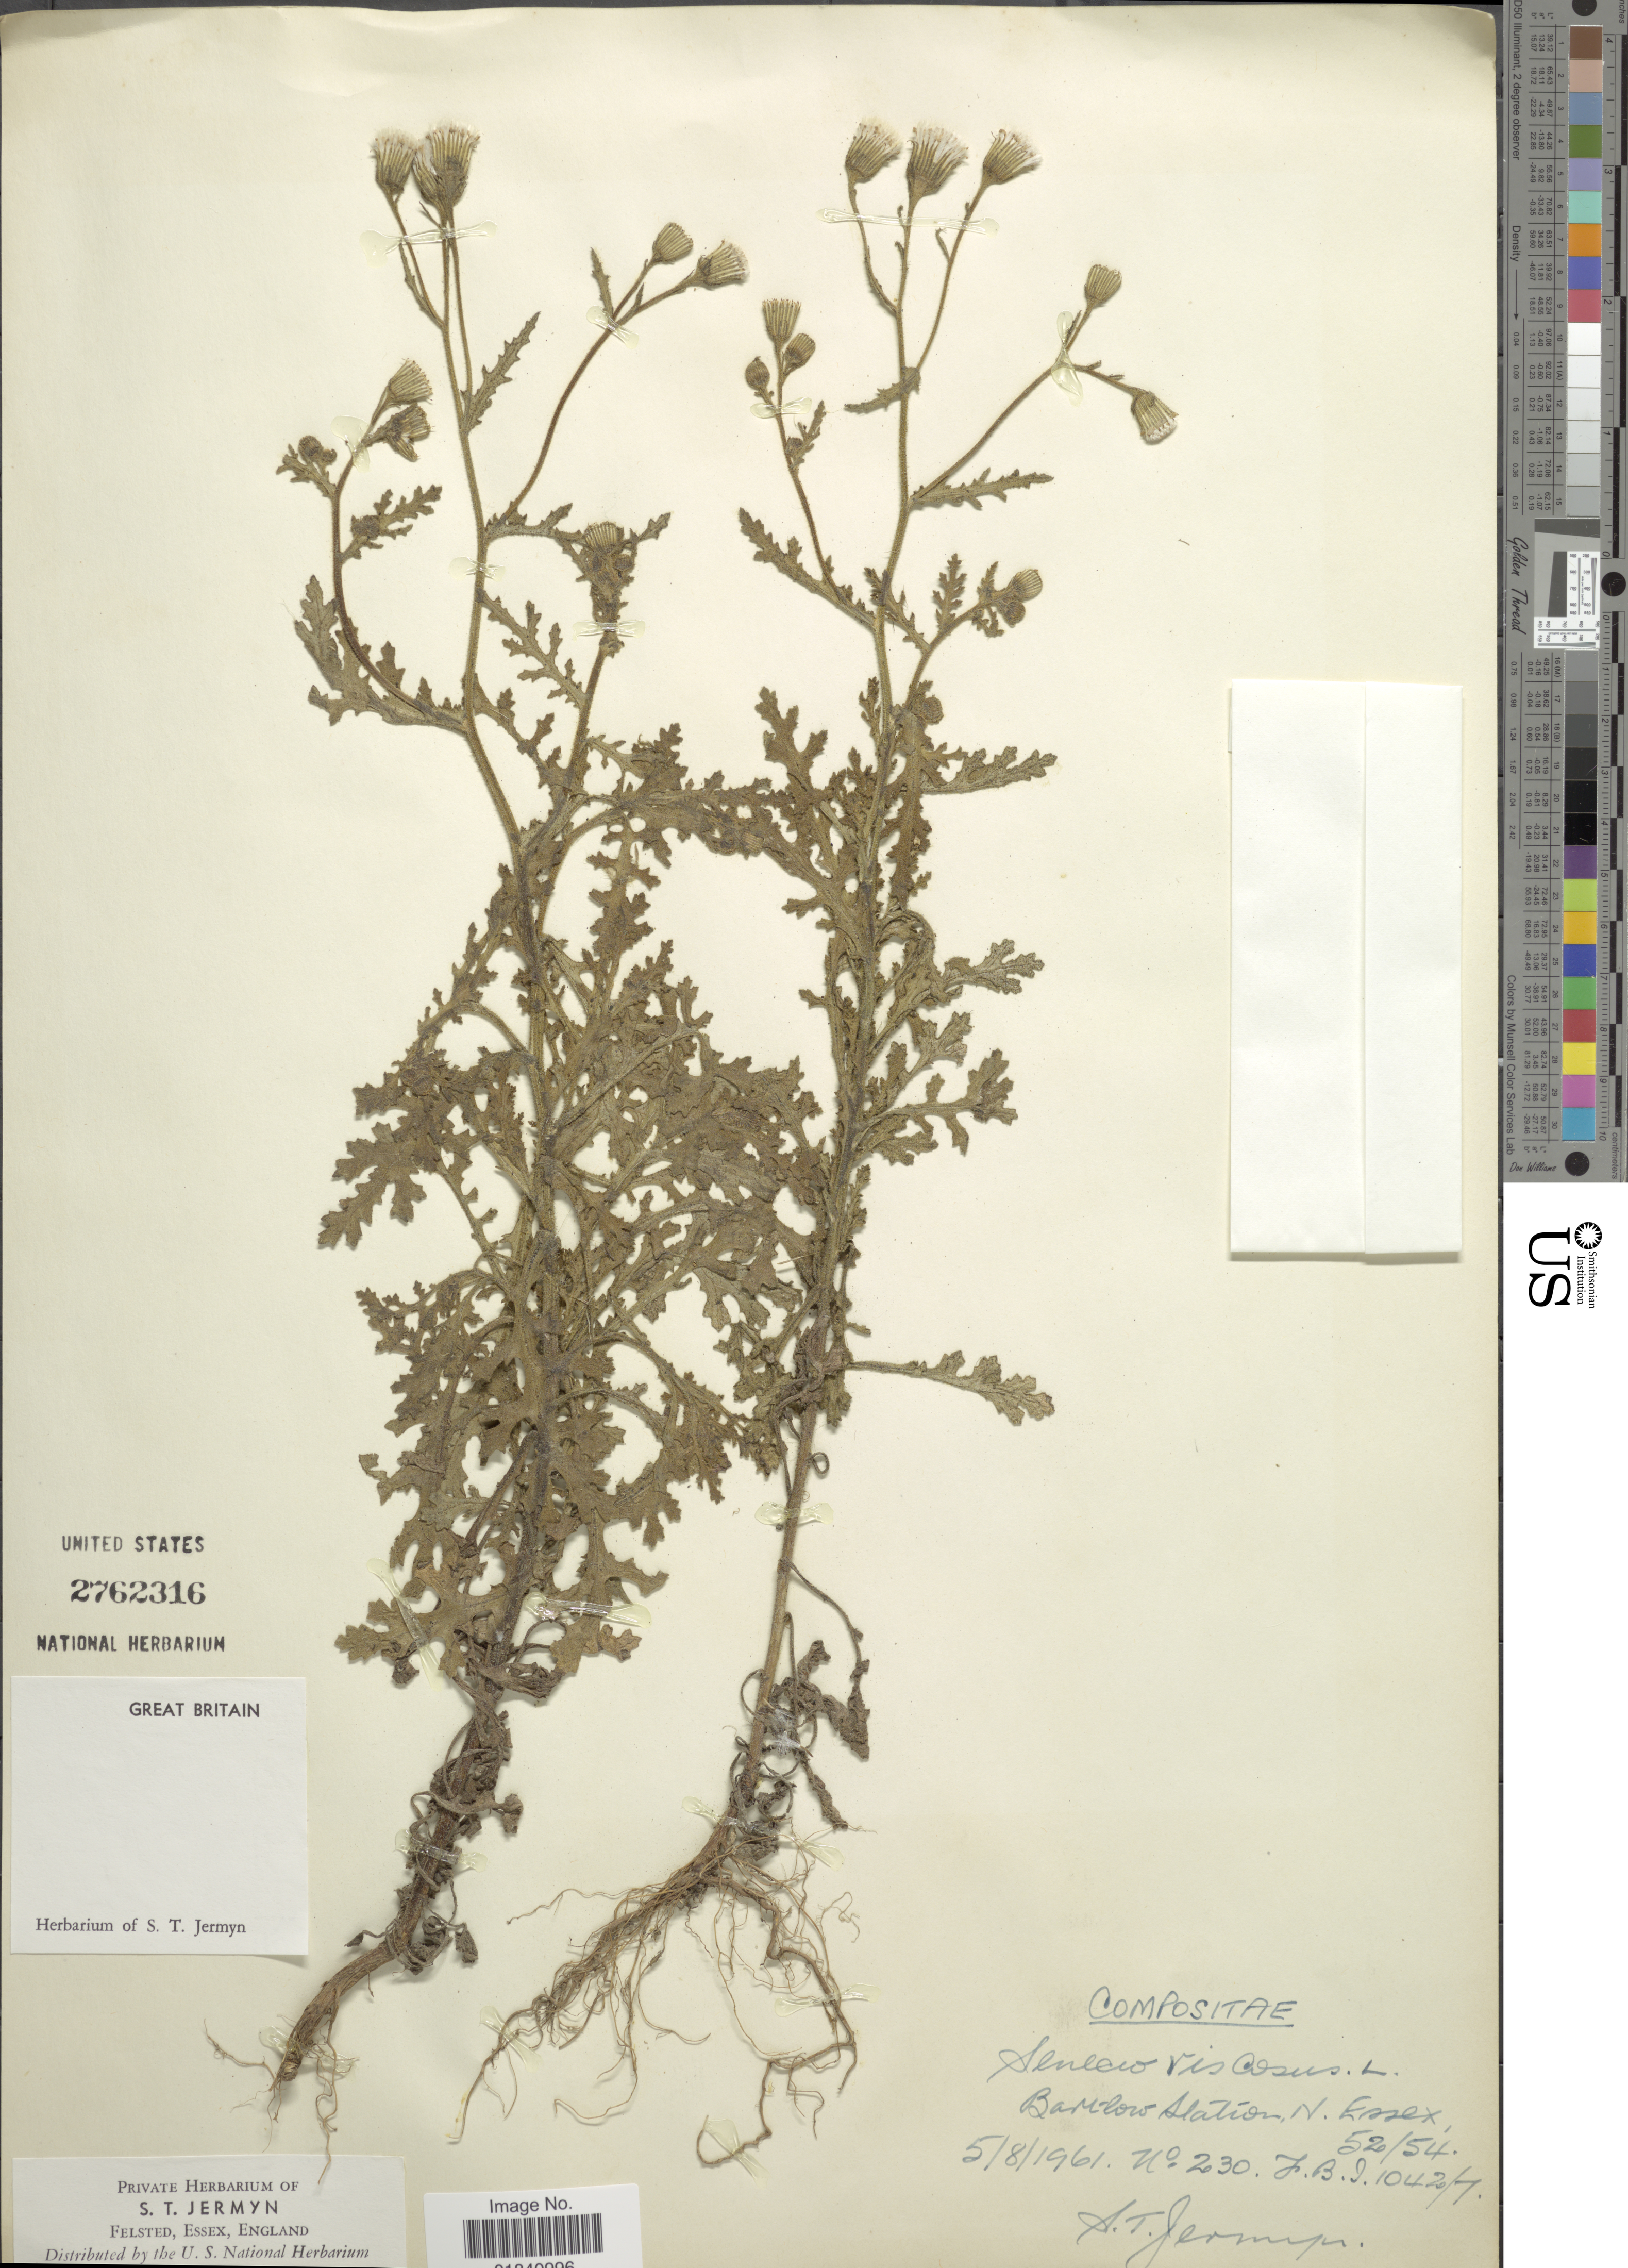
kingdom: Plantae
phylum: Tracheophyta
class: Magnoliopsida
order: Asterales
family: Asteraceae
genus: Senecio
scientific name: Senecio viscosus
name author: L.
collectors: S. Jermyn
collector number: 230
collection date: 1961-08-05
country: United Kingdom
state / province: England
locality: Bartlow Station, N. Essex, 52/54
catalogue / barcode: US 2762316